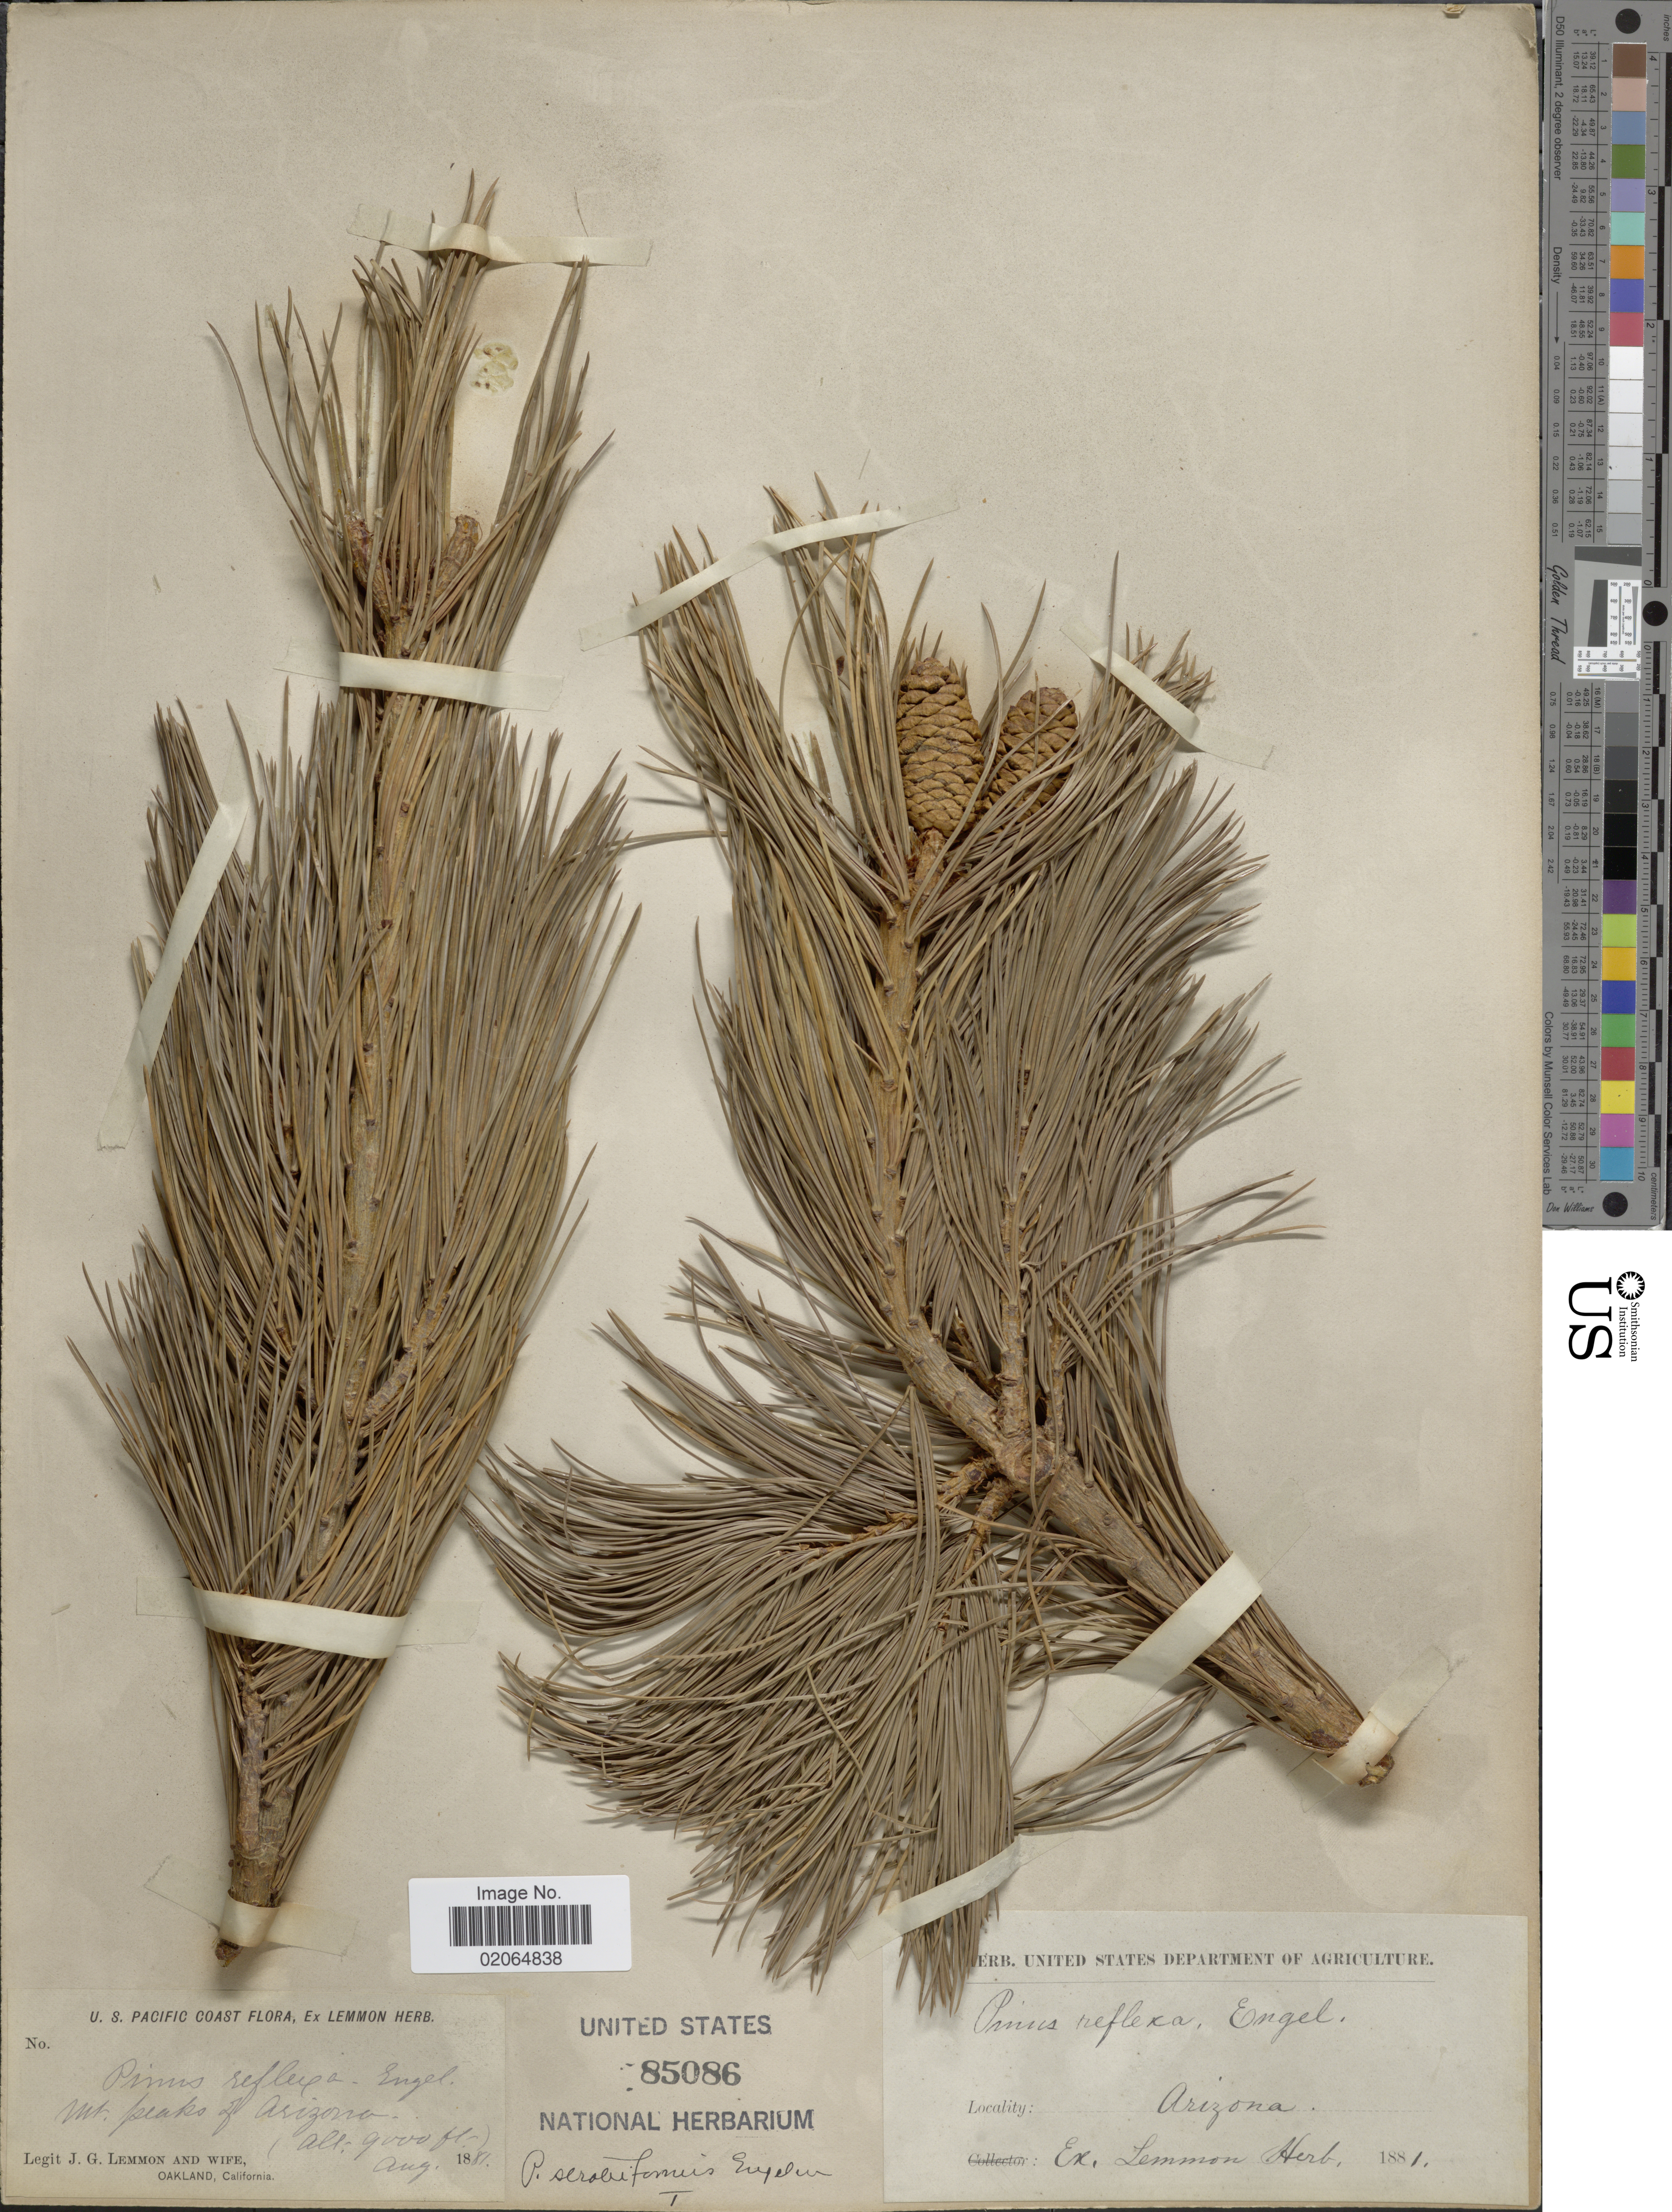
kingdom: Plantae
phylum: Tracheophyta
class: Pinopsida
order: Pinales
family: Pinaceae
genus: Pinus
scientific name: Pinus strobiformis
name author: Engelm.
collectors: J. Lemmon & Mrs. J. G. Lemmon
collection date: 1881-08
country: United States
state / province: Arizona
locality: Mt. Peaks of Arizona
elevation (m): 2743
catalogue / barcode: US 85086